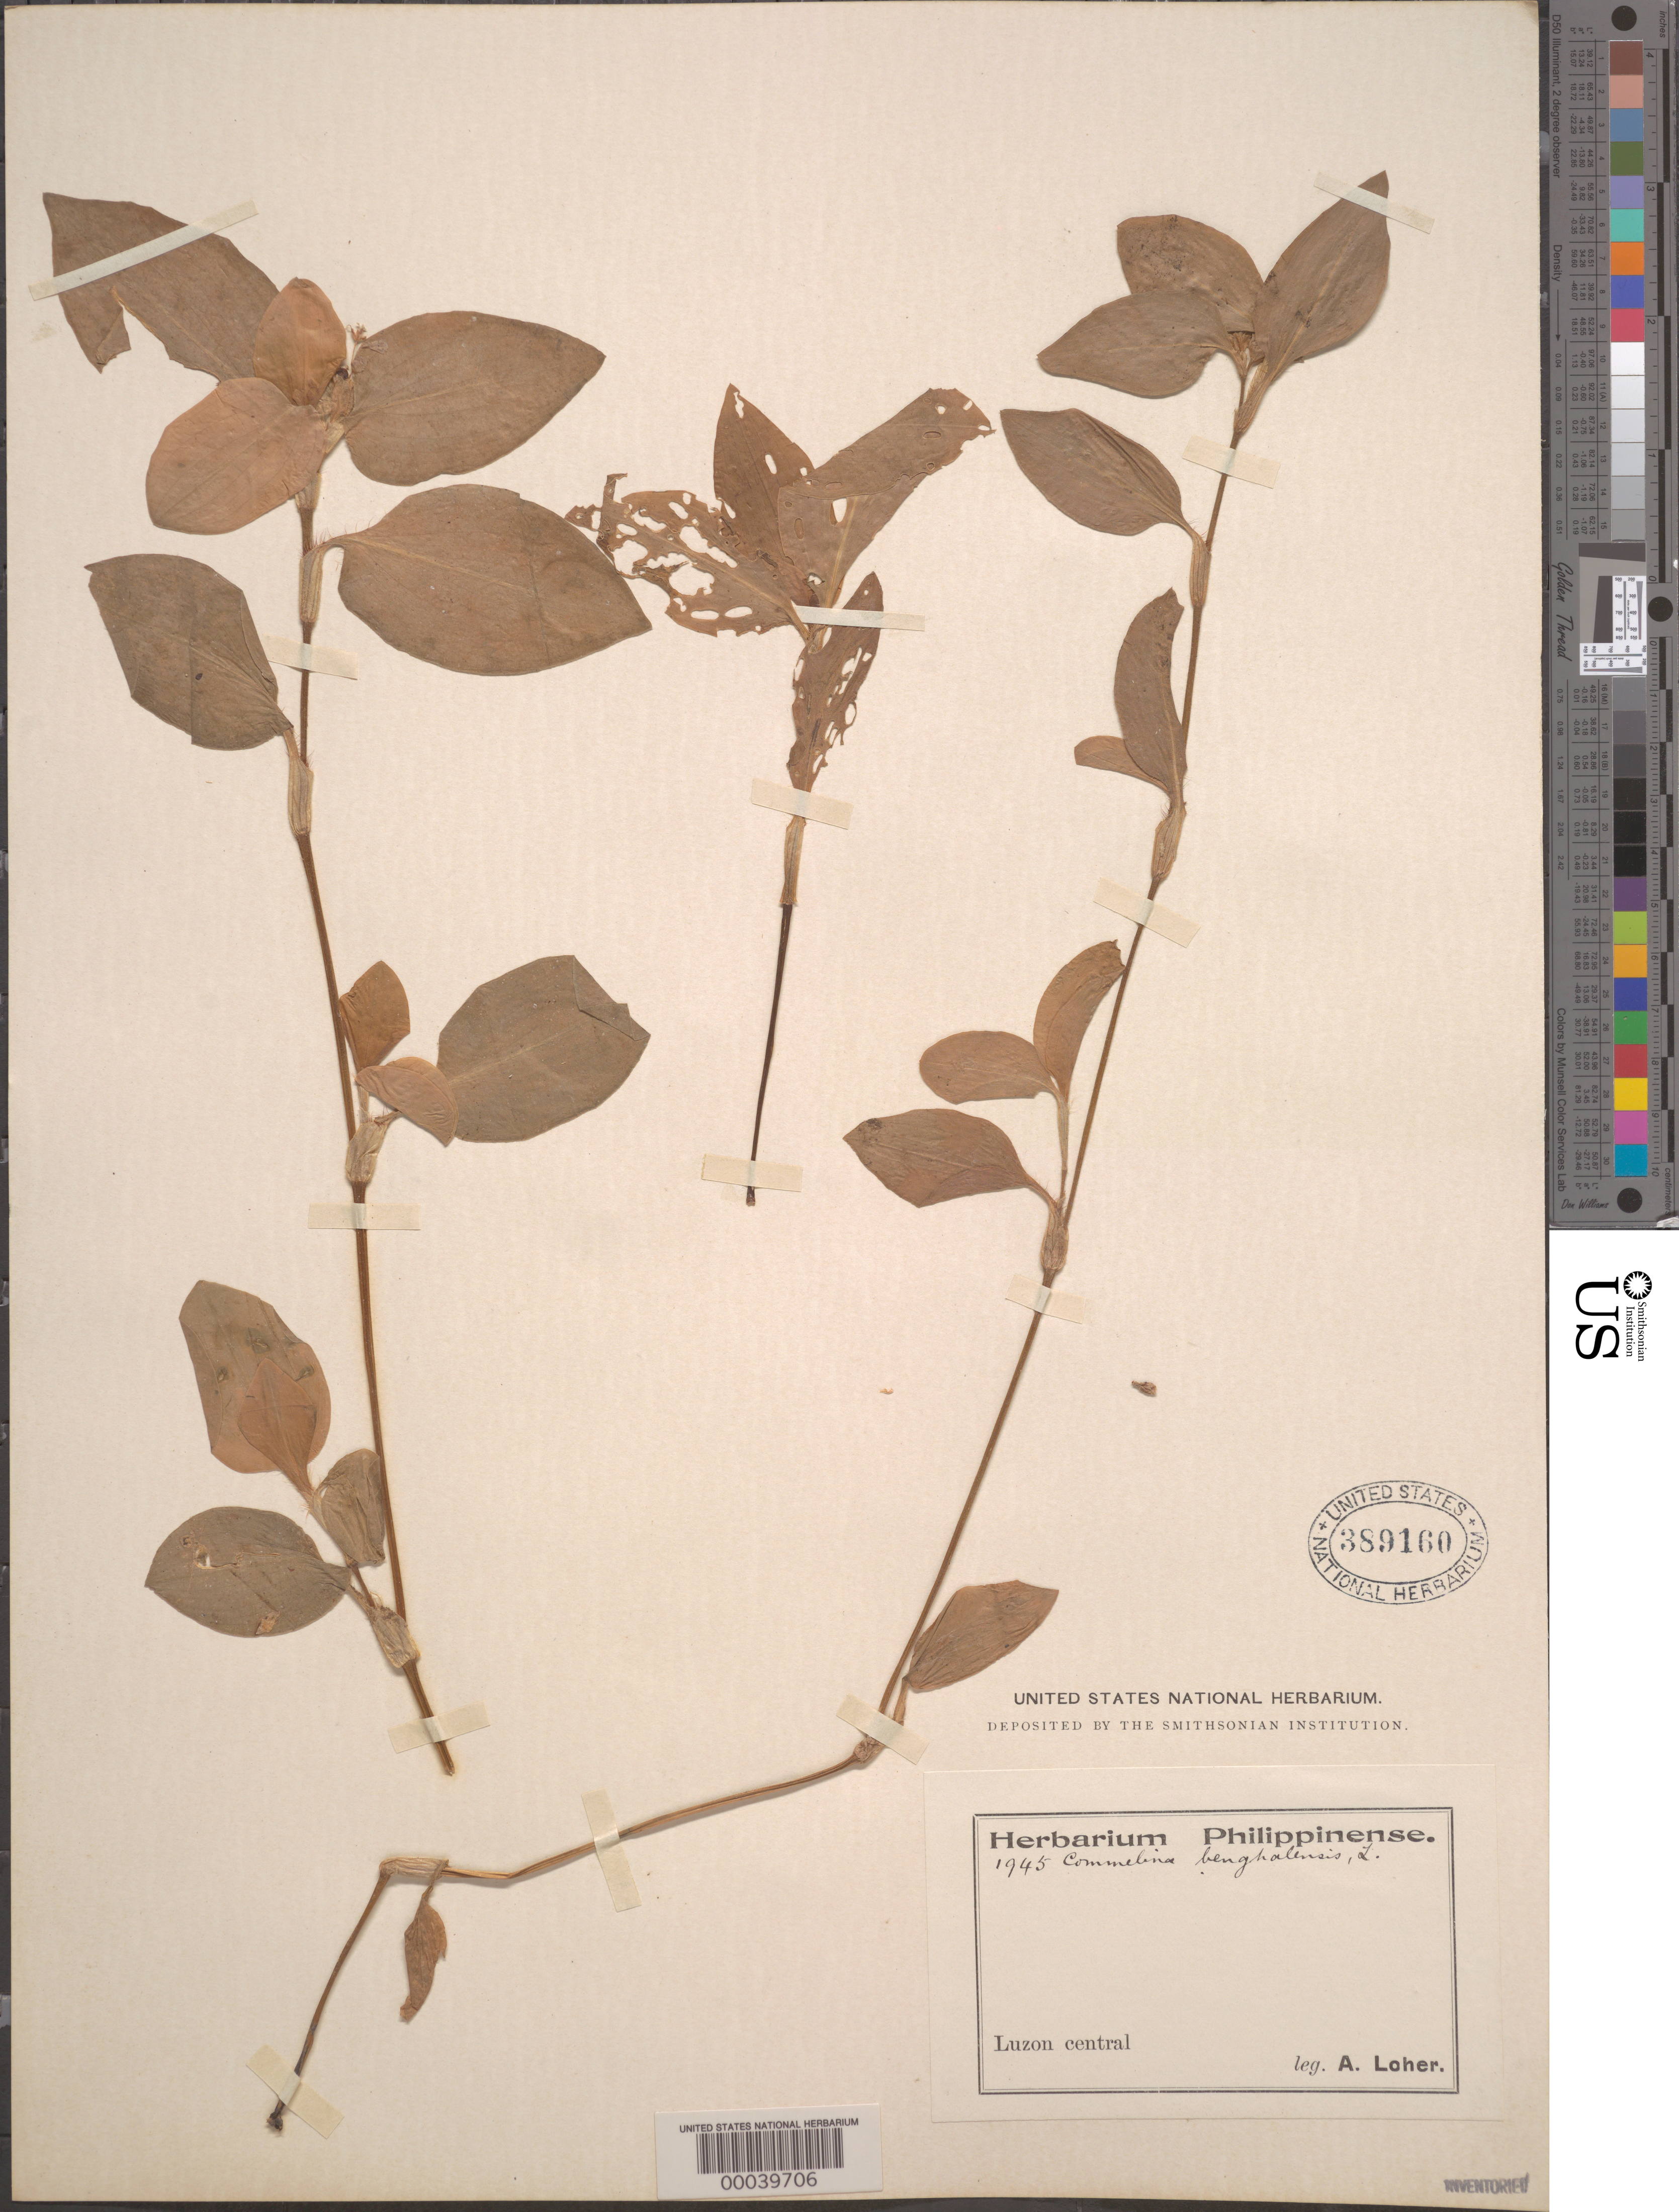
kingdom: Plantae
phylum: Tracheophyta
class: Liliopsida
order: Commelinales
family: Commelinaceae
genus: Commelina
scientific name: Commelina benghalensis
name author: L.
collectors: A. Loher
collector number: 1945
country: Philippines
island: Luzon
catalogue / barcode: US 389160